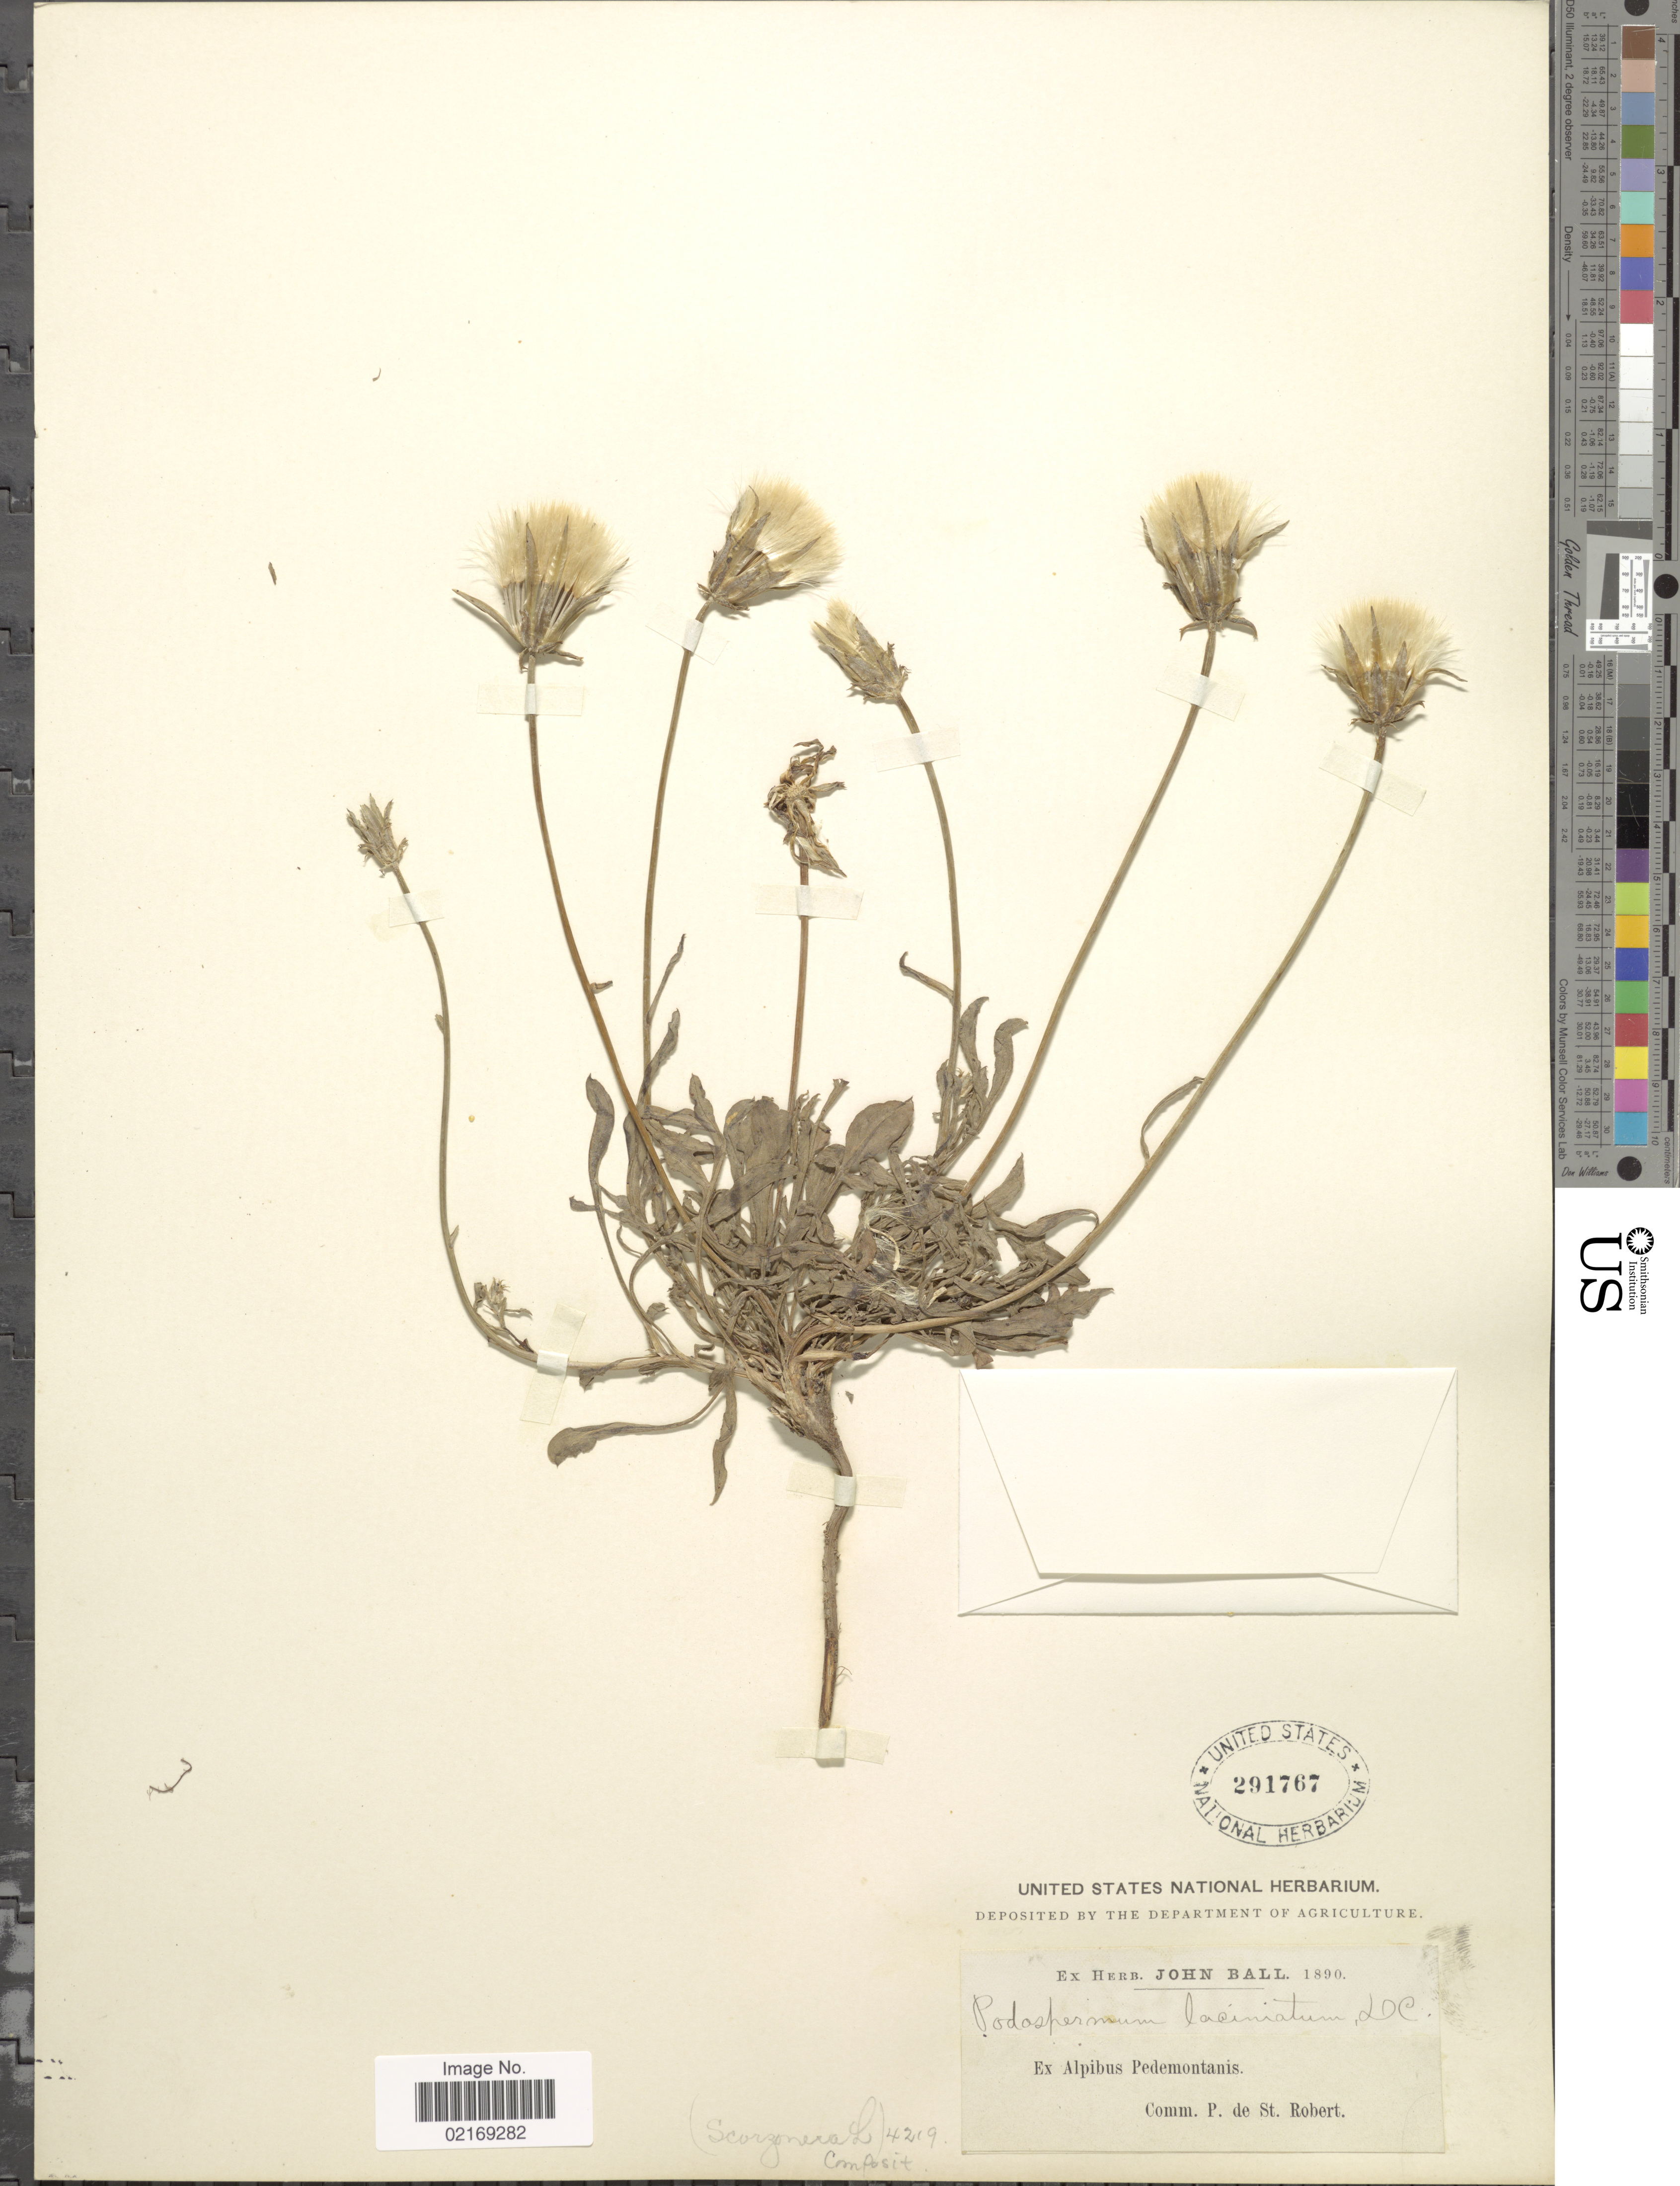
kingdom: Plantae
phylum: Tracheophyta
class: Magnoliopsida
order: Asterales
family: Asteraceae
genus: Podospermum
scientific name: Podospermum laciniatum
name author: (L.) DC.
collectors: ex herb. John Ball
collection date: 1890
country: Italy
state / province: Piedmont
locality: Ex Alpibus Pedemontanis.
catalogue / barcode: US 291767